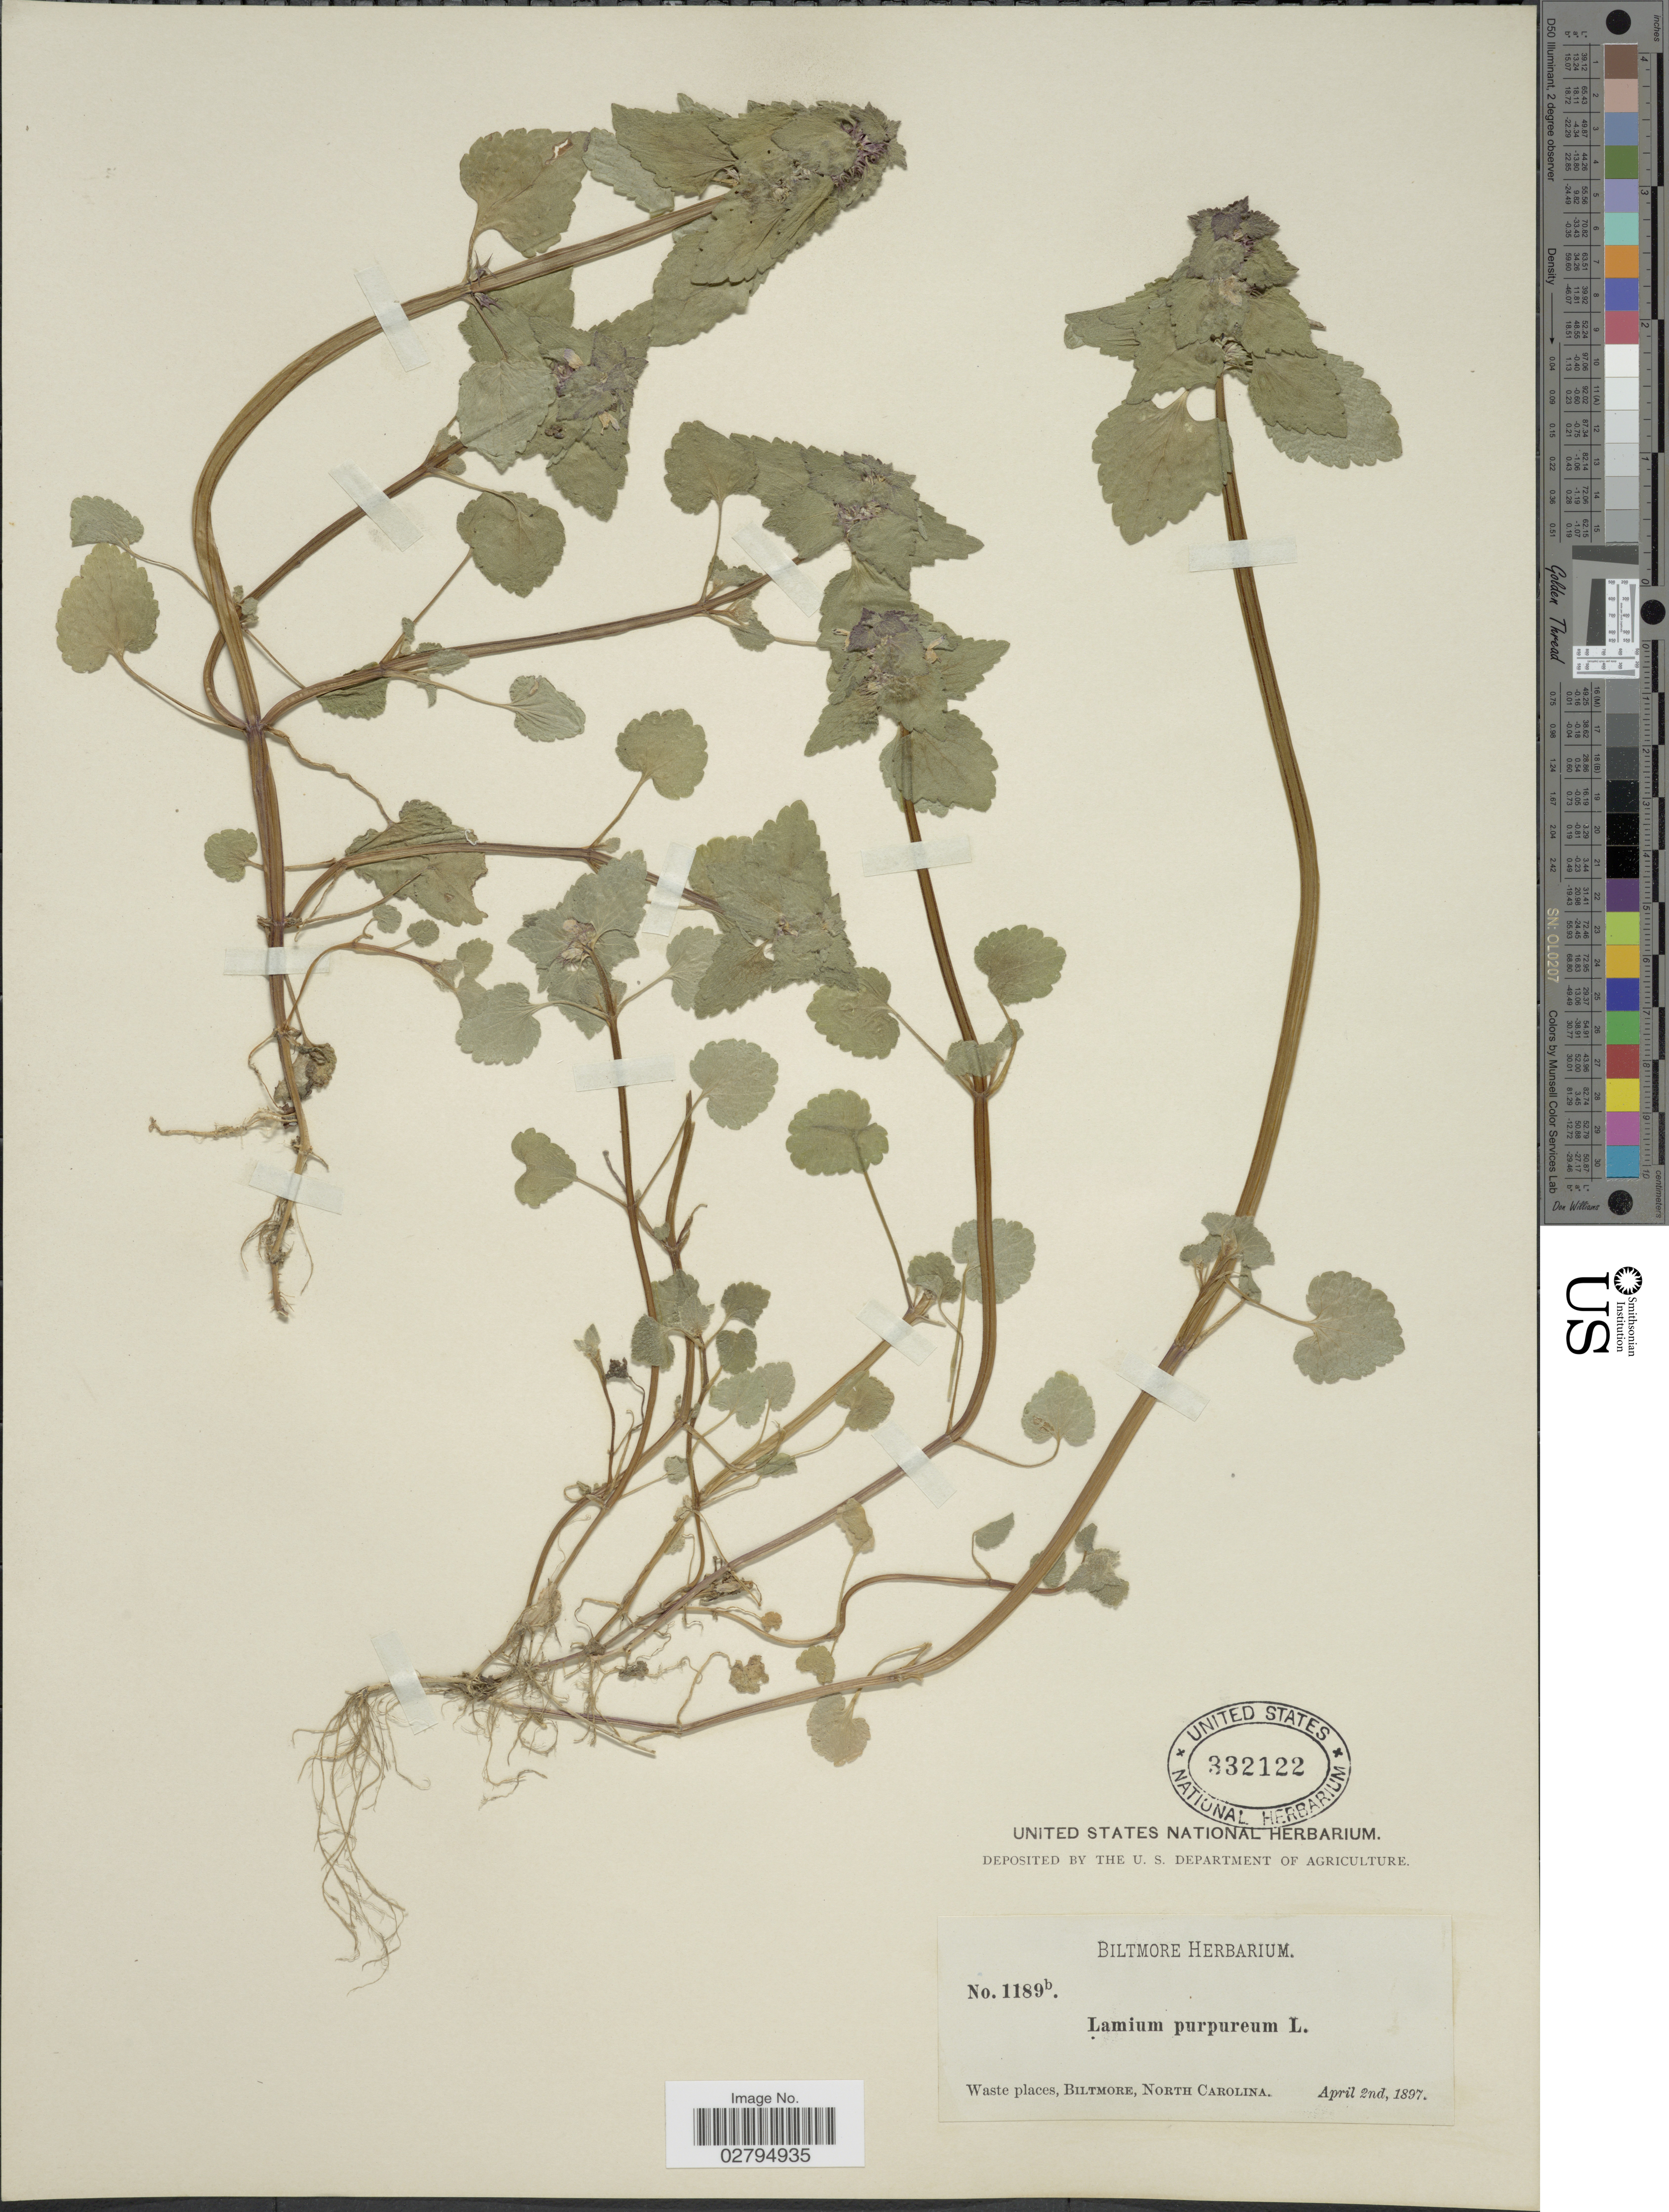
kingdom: Plantae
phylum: Tracheophyta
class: Magnoliopsida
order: Lamiales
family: Lamiaceae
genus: Lamium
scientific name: Lamium purpureum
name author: L.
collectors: ex herb. Biltmore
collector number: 1189b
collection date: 1897-04-02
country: United States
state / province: North Carolina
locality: Waste places, Biltmore.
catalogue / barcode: US 332122